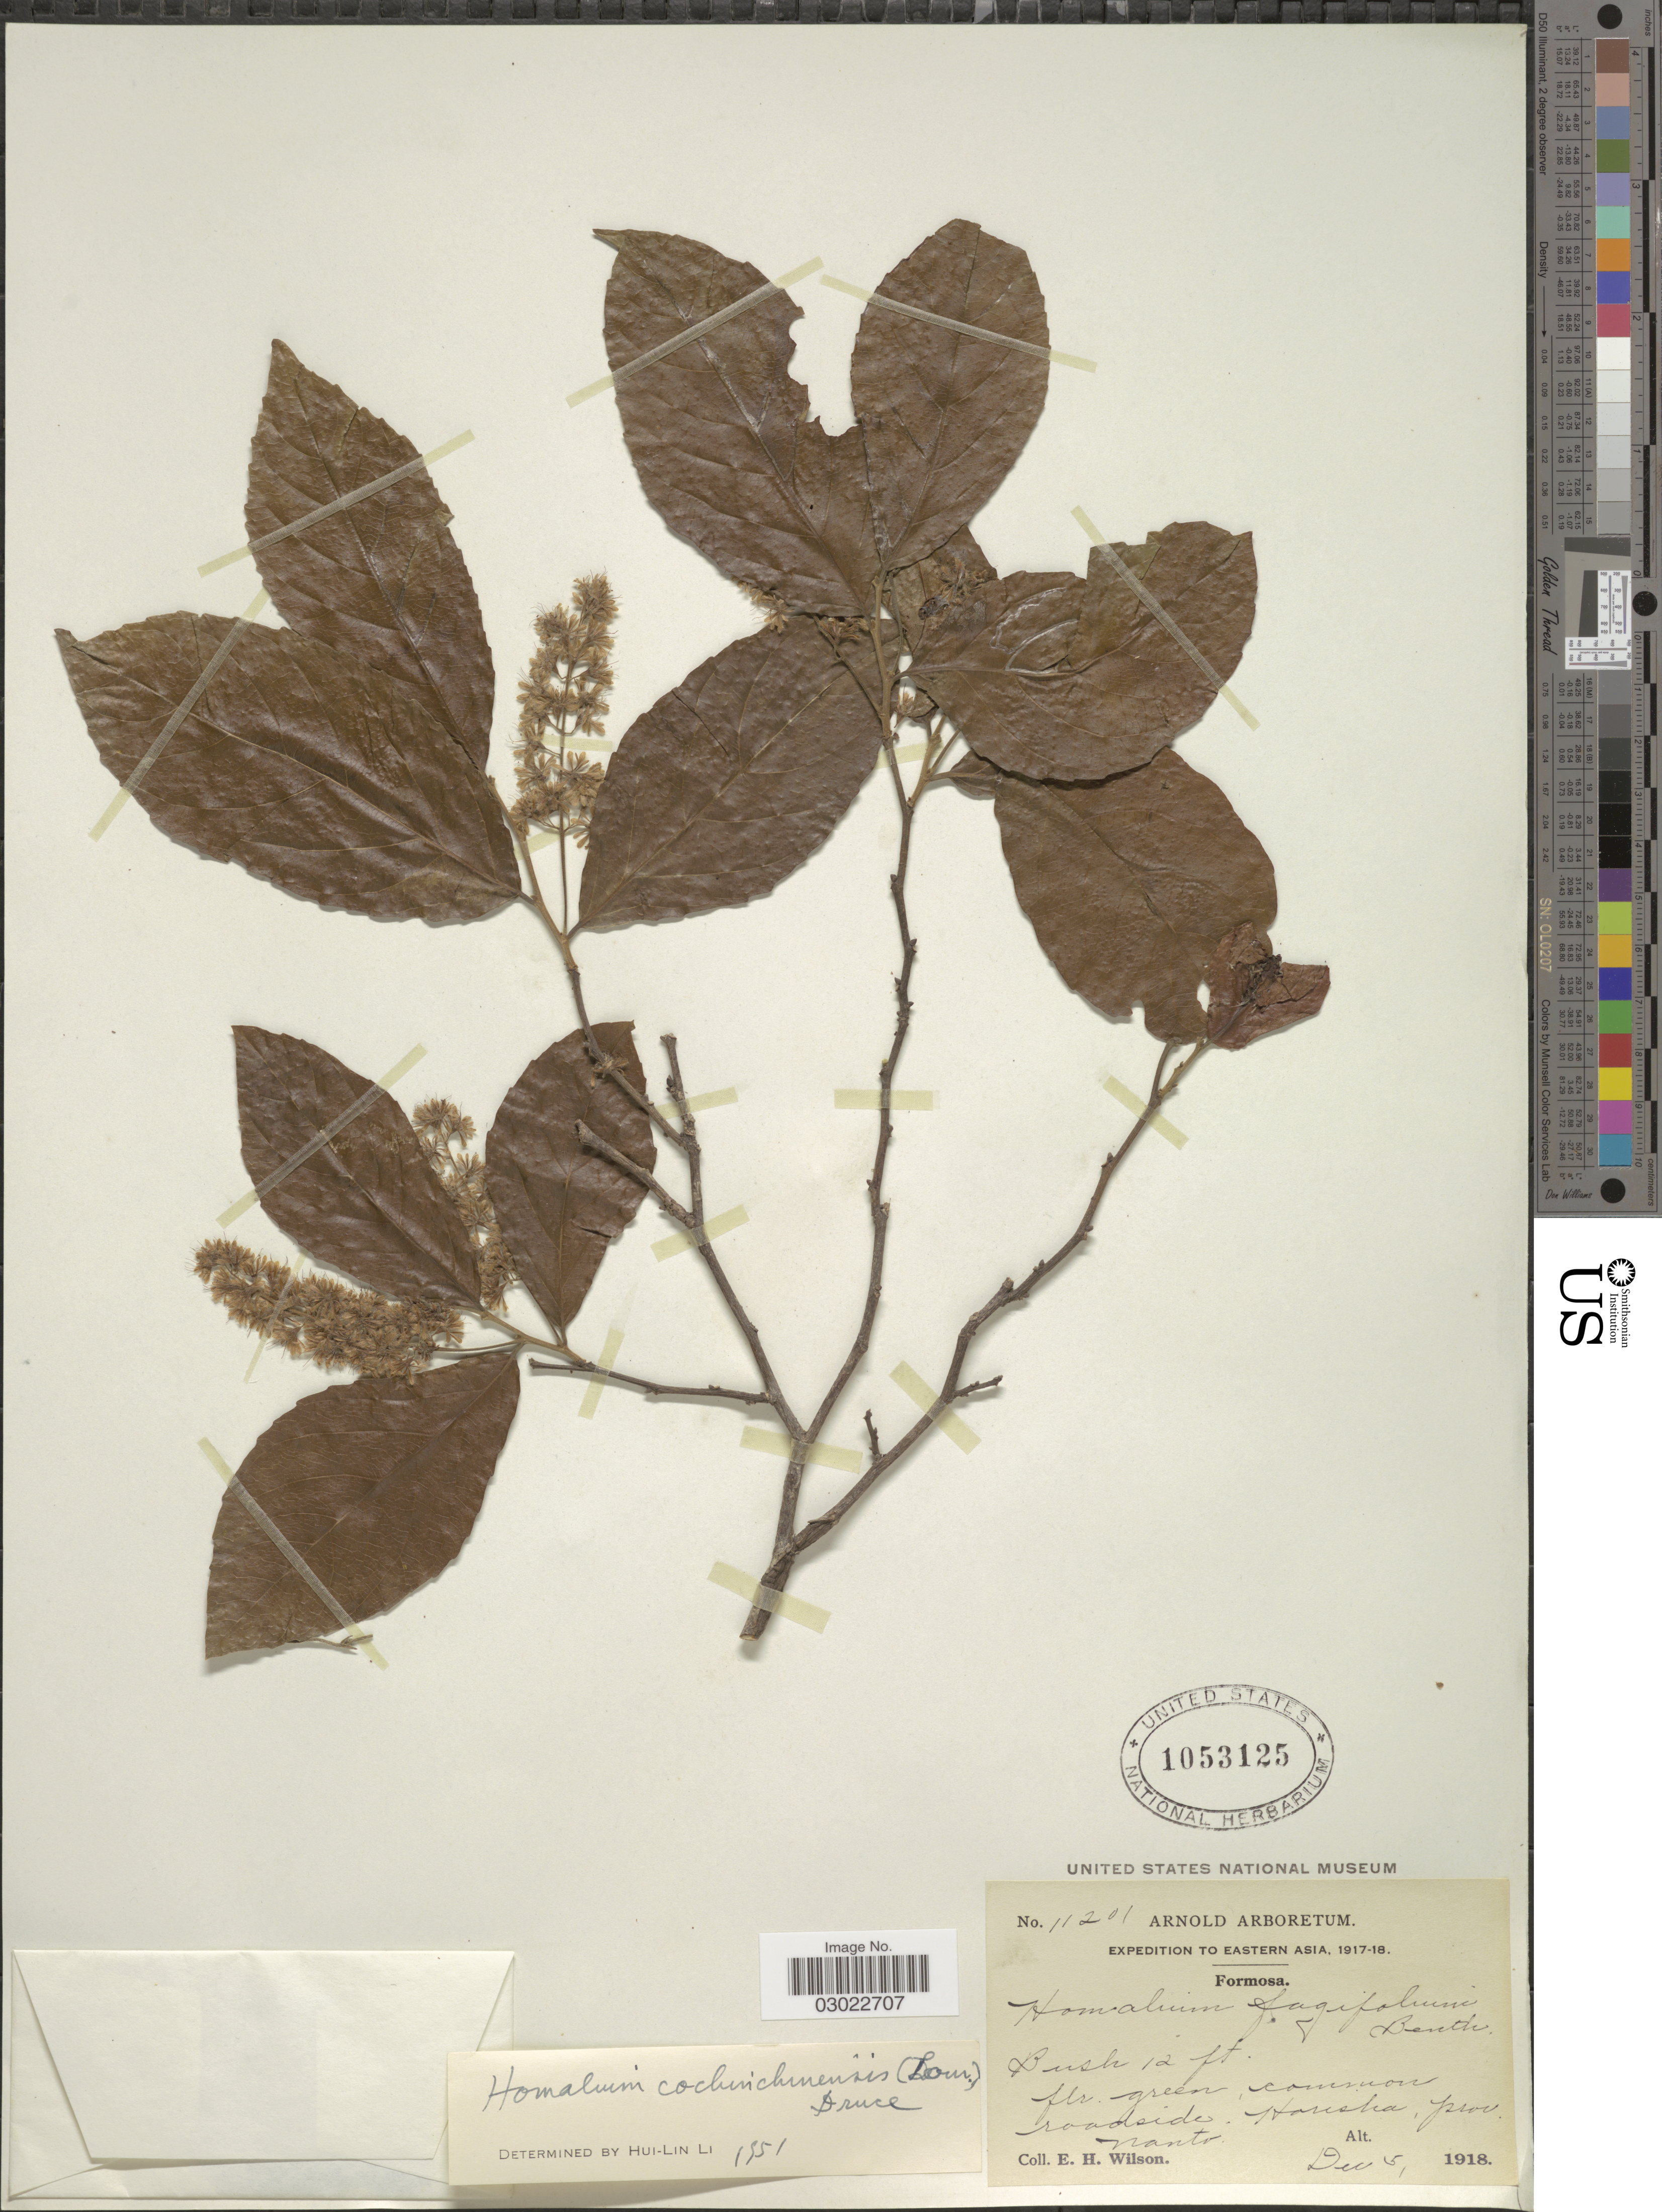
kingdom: Plantae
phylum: Tracheophyta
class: Magnoliopsida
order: Malpighiales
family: Salicaceae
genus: Homalium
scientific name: Homalium cochinchinensis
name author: (Lour.) Druce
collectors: E. Wilson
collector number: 11201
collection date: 1918-12-05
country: Taiwan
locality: Eastern Asia, Formosa. Roadside. Horisha, prov. Nanto.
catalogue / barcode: US 1053125